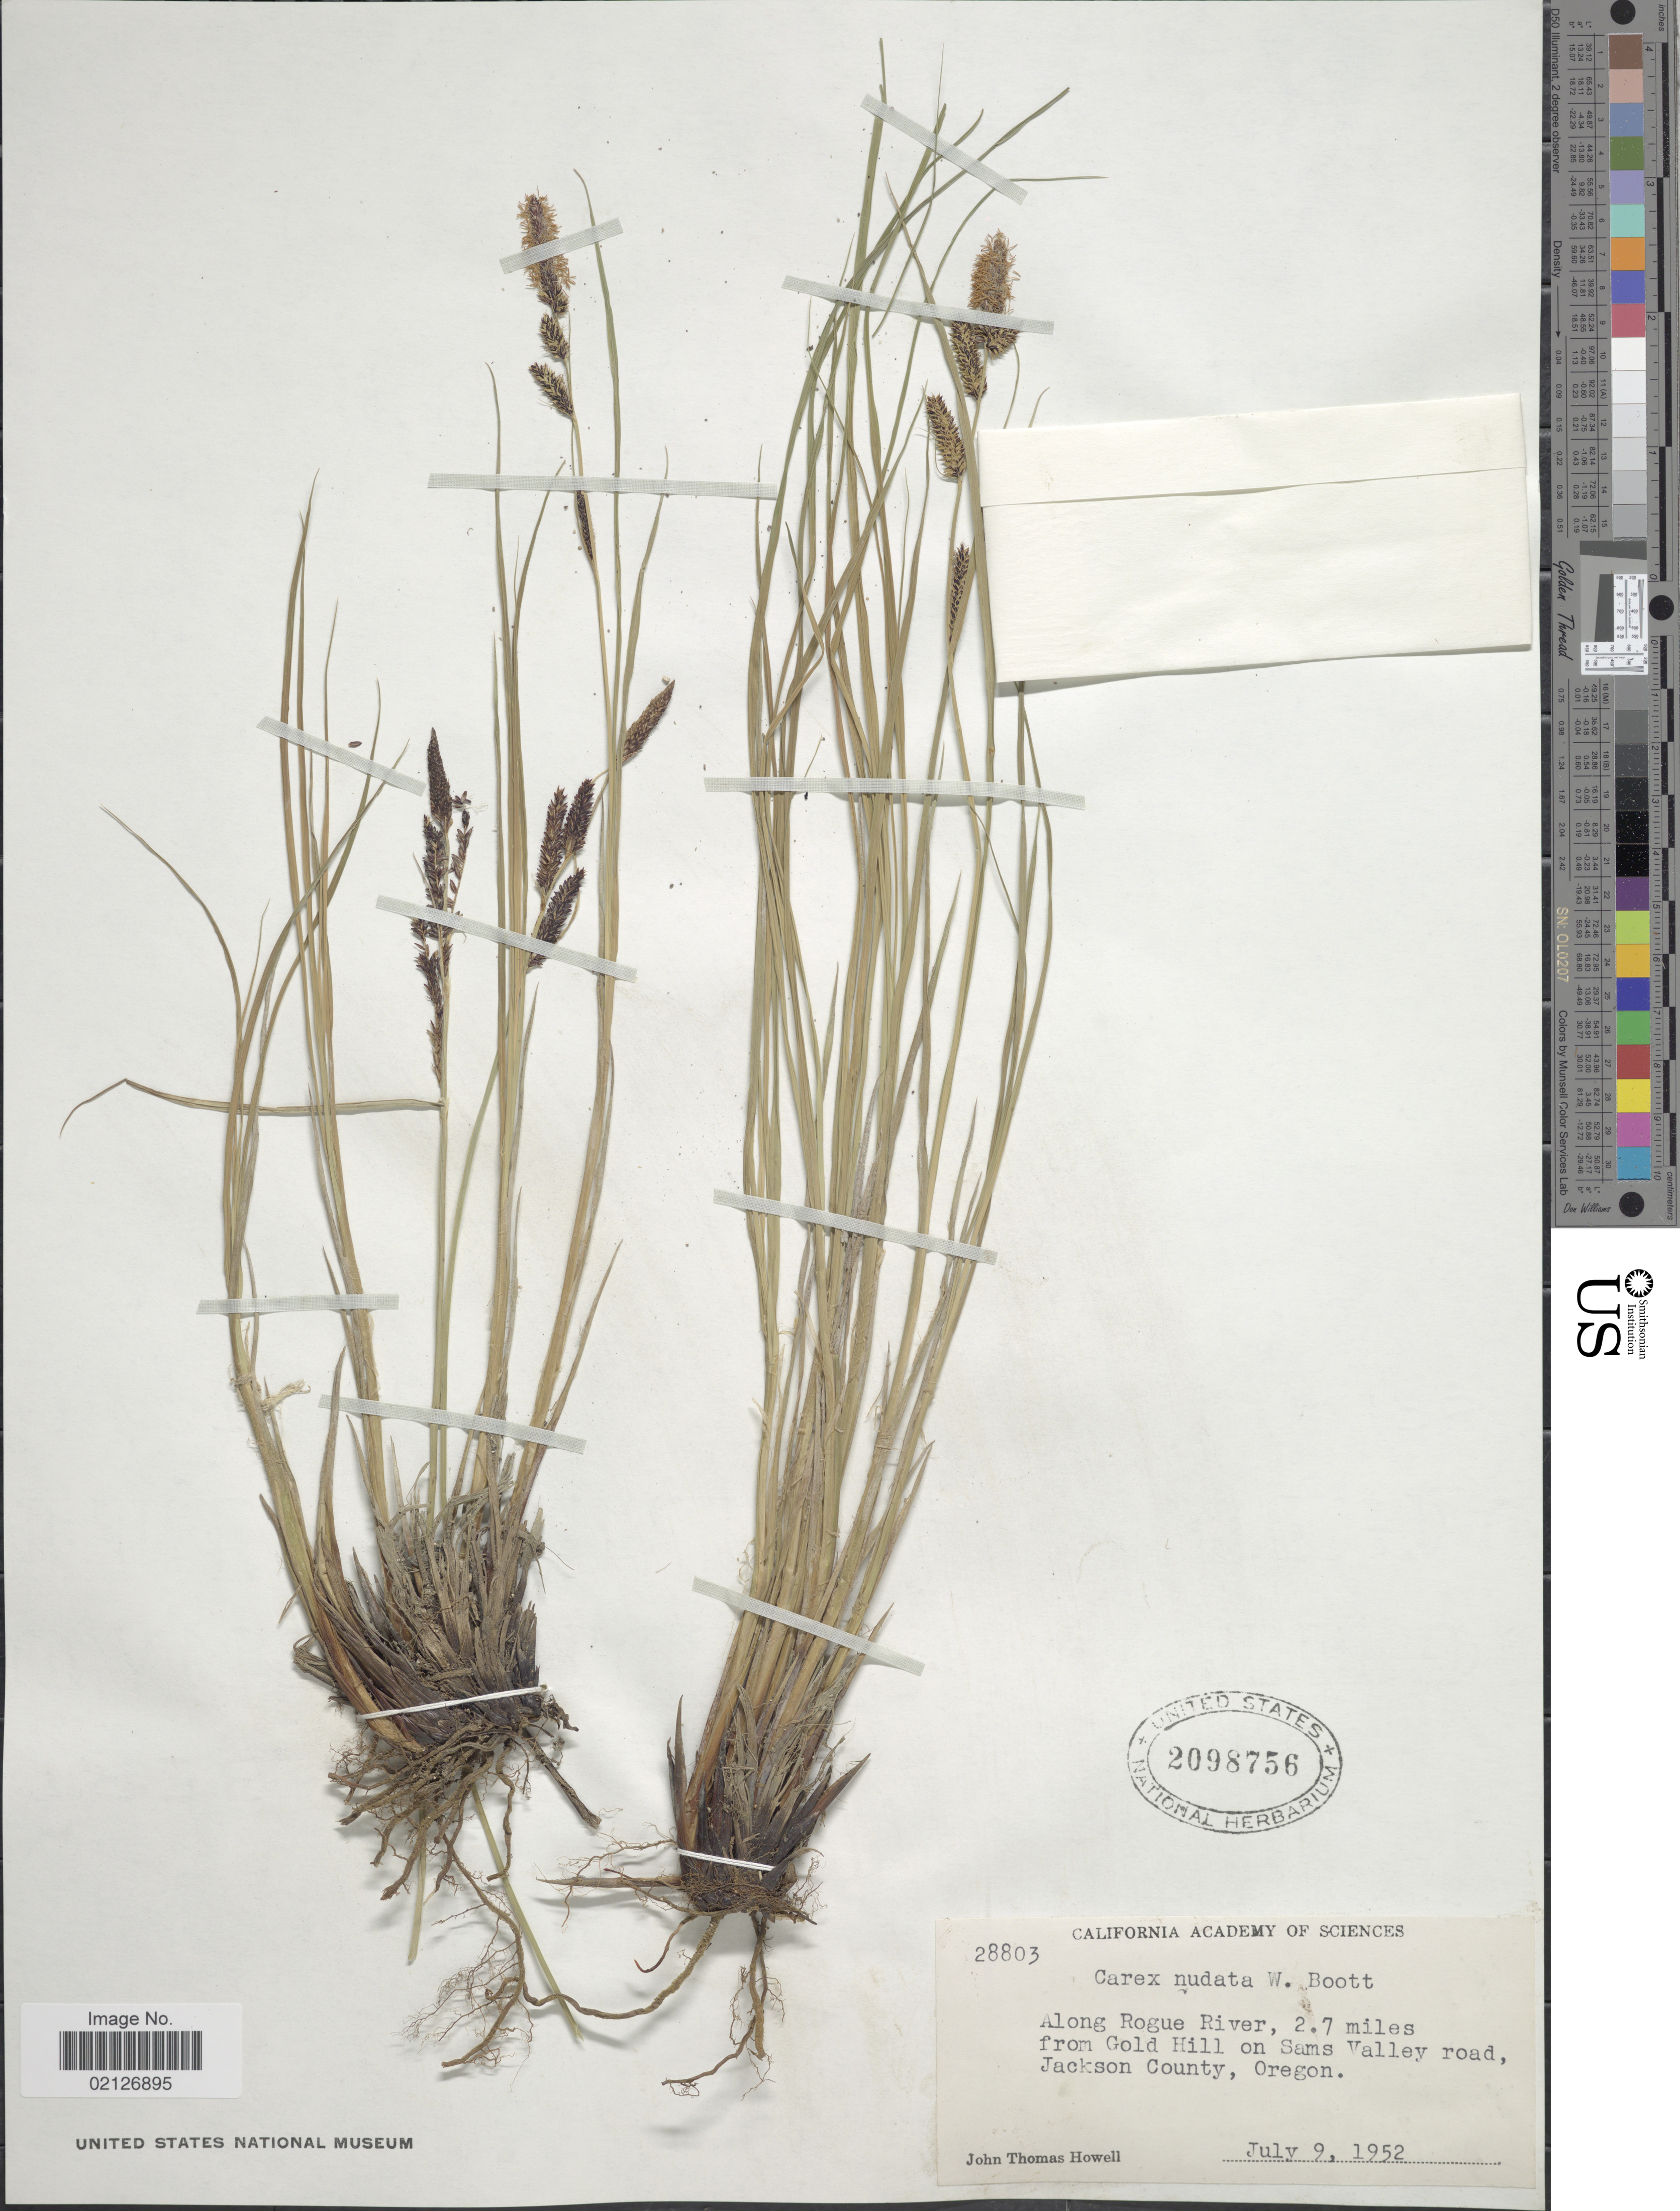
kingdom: Plantae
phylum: Tracheophyta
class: Liliopsida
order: Poales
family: Cyperaceae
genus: Carex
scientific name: Carex nudata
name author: W. Boott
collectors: J. T. Howell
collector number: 28803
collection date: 1952-07-09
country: United States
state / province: Oregon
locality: Along Rogue River, 2.7 miles from Gold Hill on Sams Valley road, Jackson County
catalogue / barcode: US 2098756